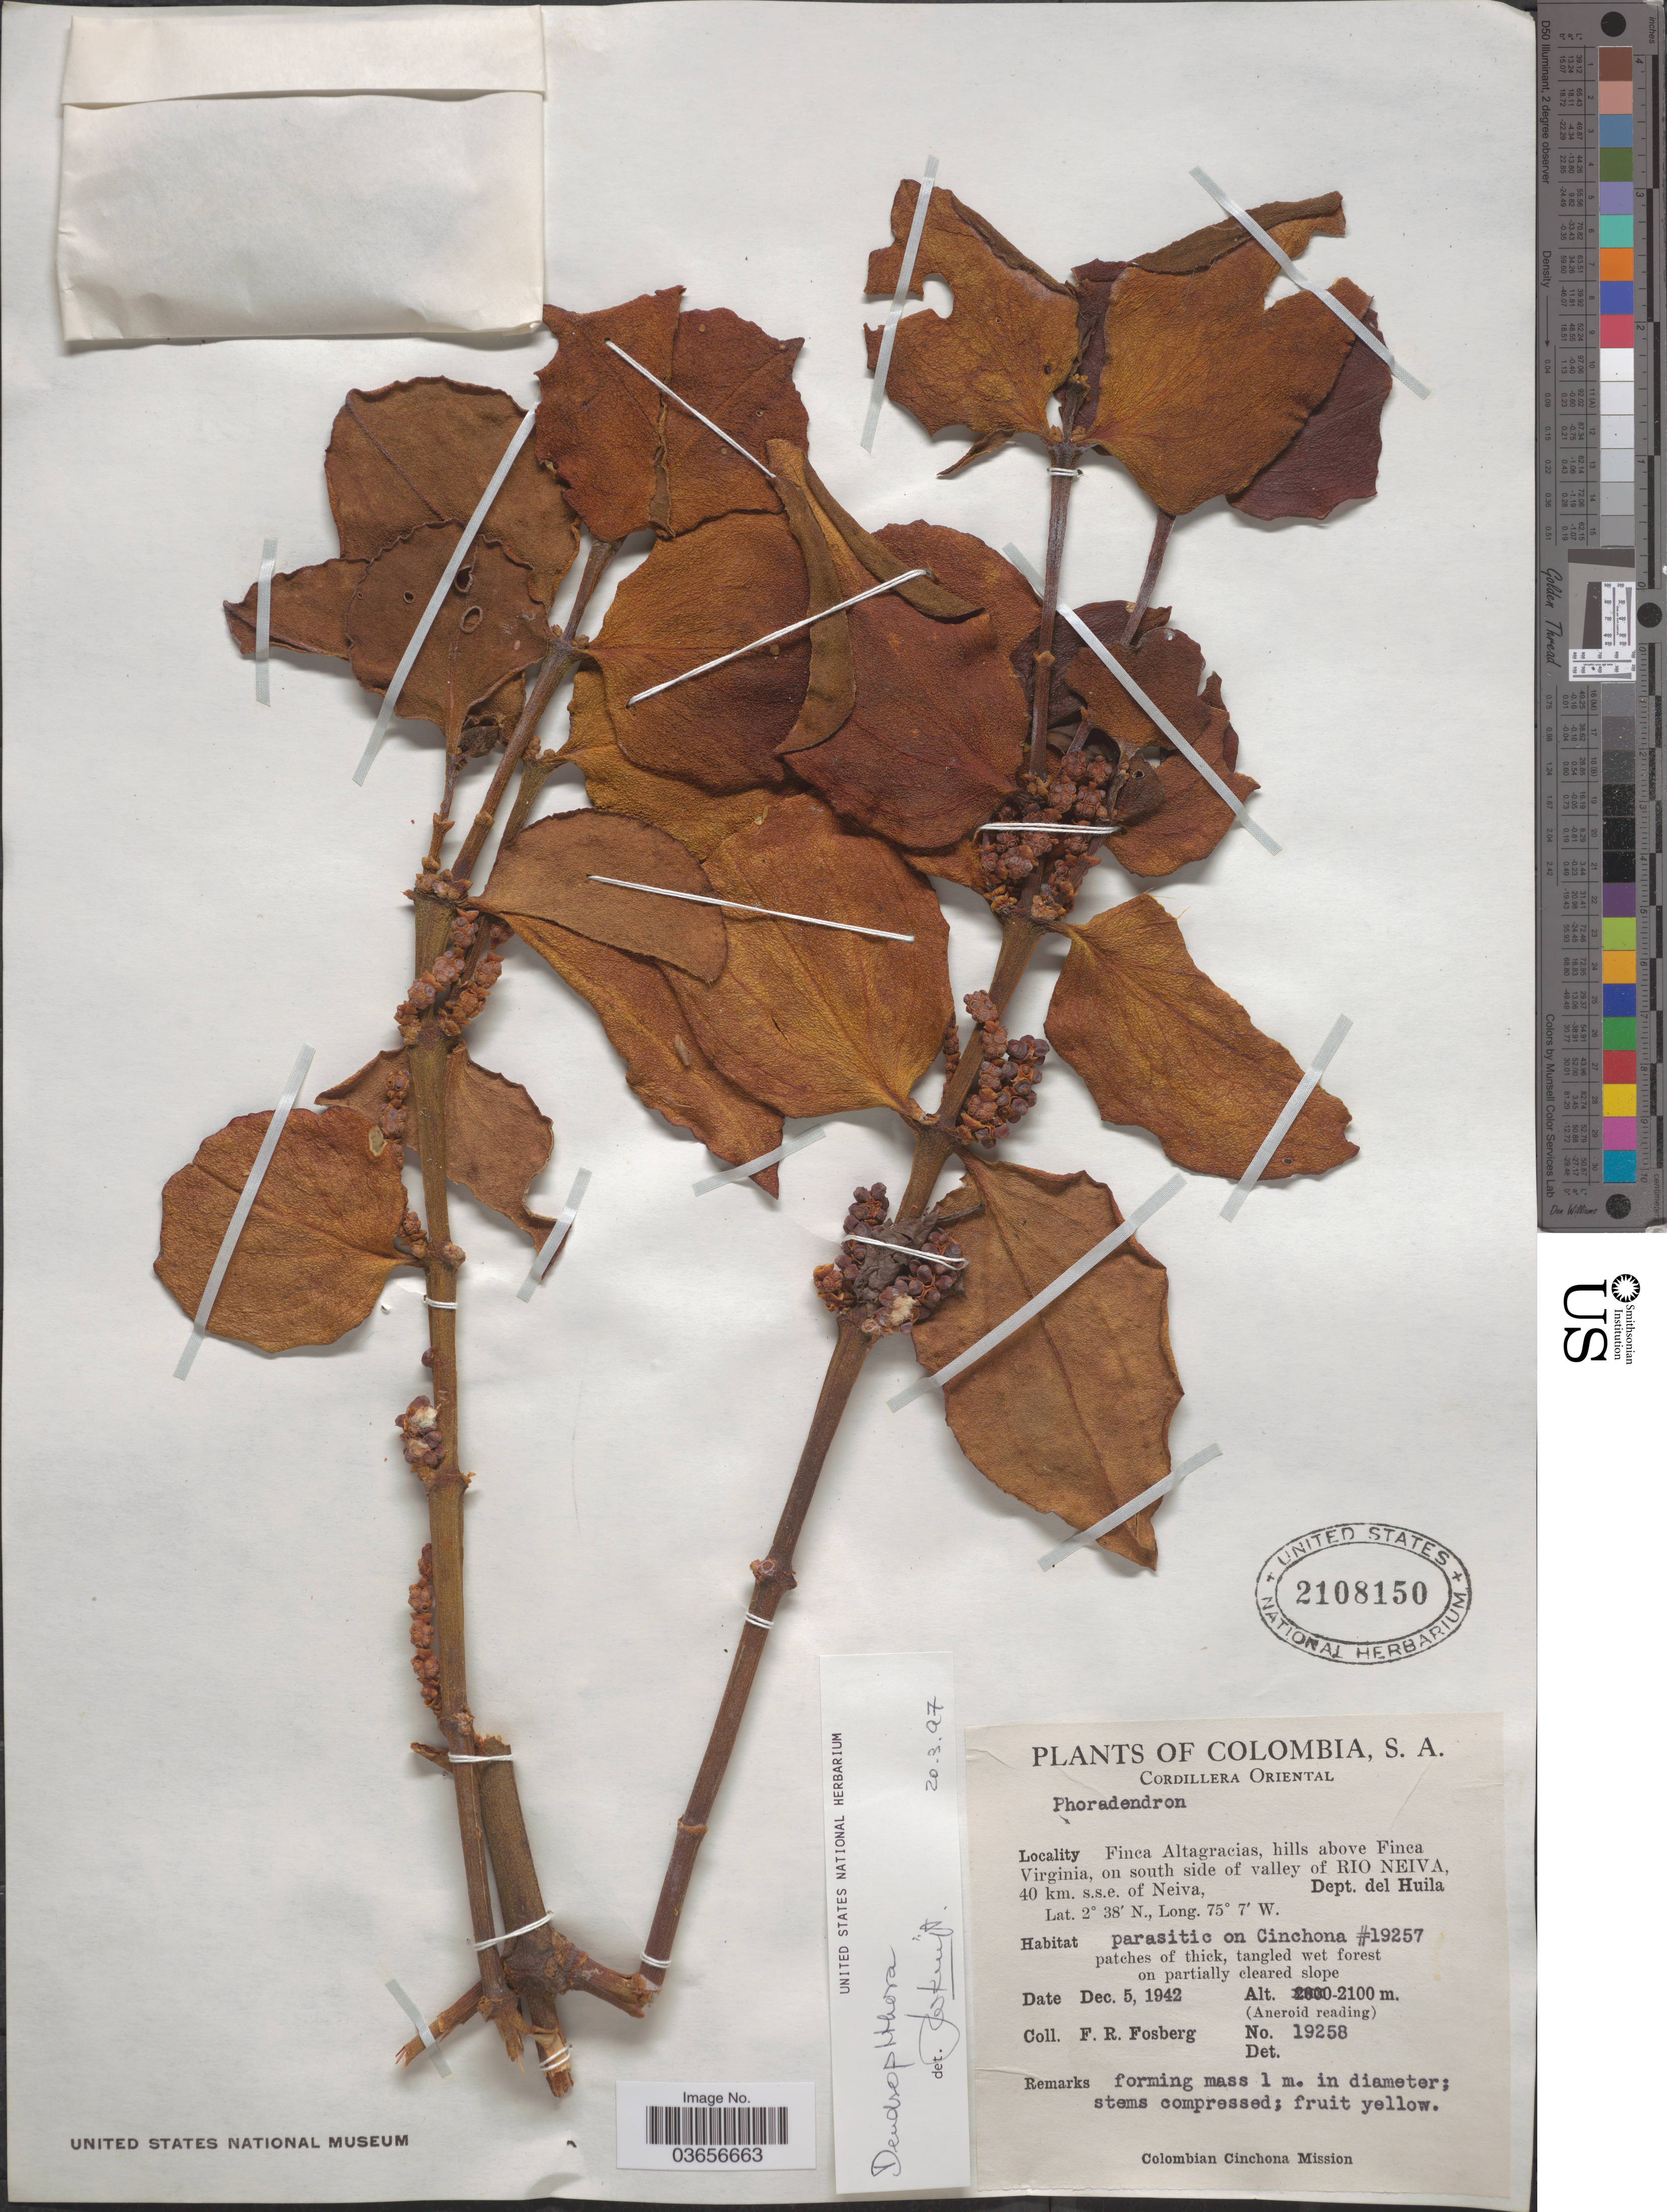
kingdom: Plantae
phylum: Tracheophyta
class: Magnoliopsida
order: Santalales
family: Viscaceae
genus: Dendrophthora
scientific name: Dendrophthora sp.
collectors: F. R. Fosberg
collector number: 19258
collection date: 1942-12-05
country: Colombia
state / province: Huila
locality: Cordillera Oriental. Finca Altagracias, hills above Finca Virginia, on south side of valley of Rio Neiva, 40 km. s.s.e. of Neiva, Dept. del Huila.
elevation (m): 2100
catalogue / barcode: US 2108150